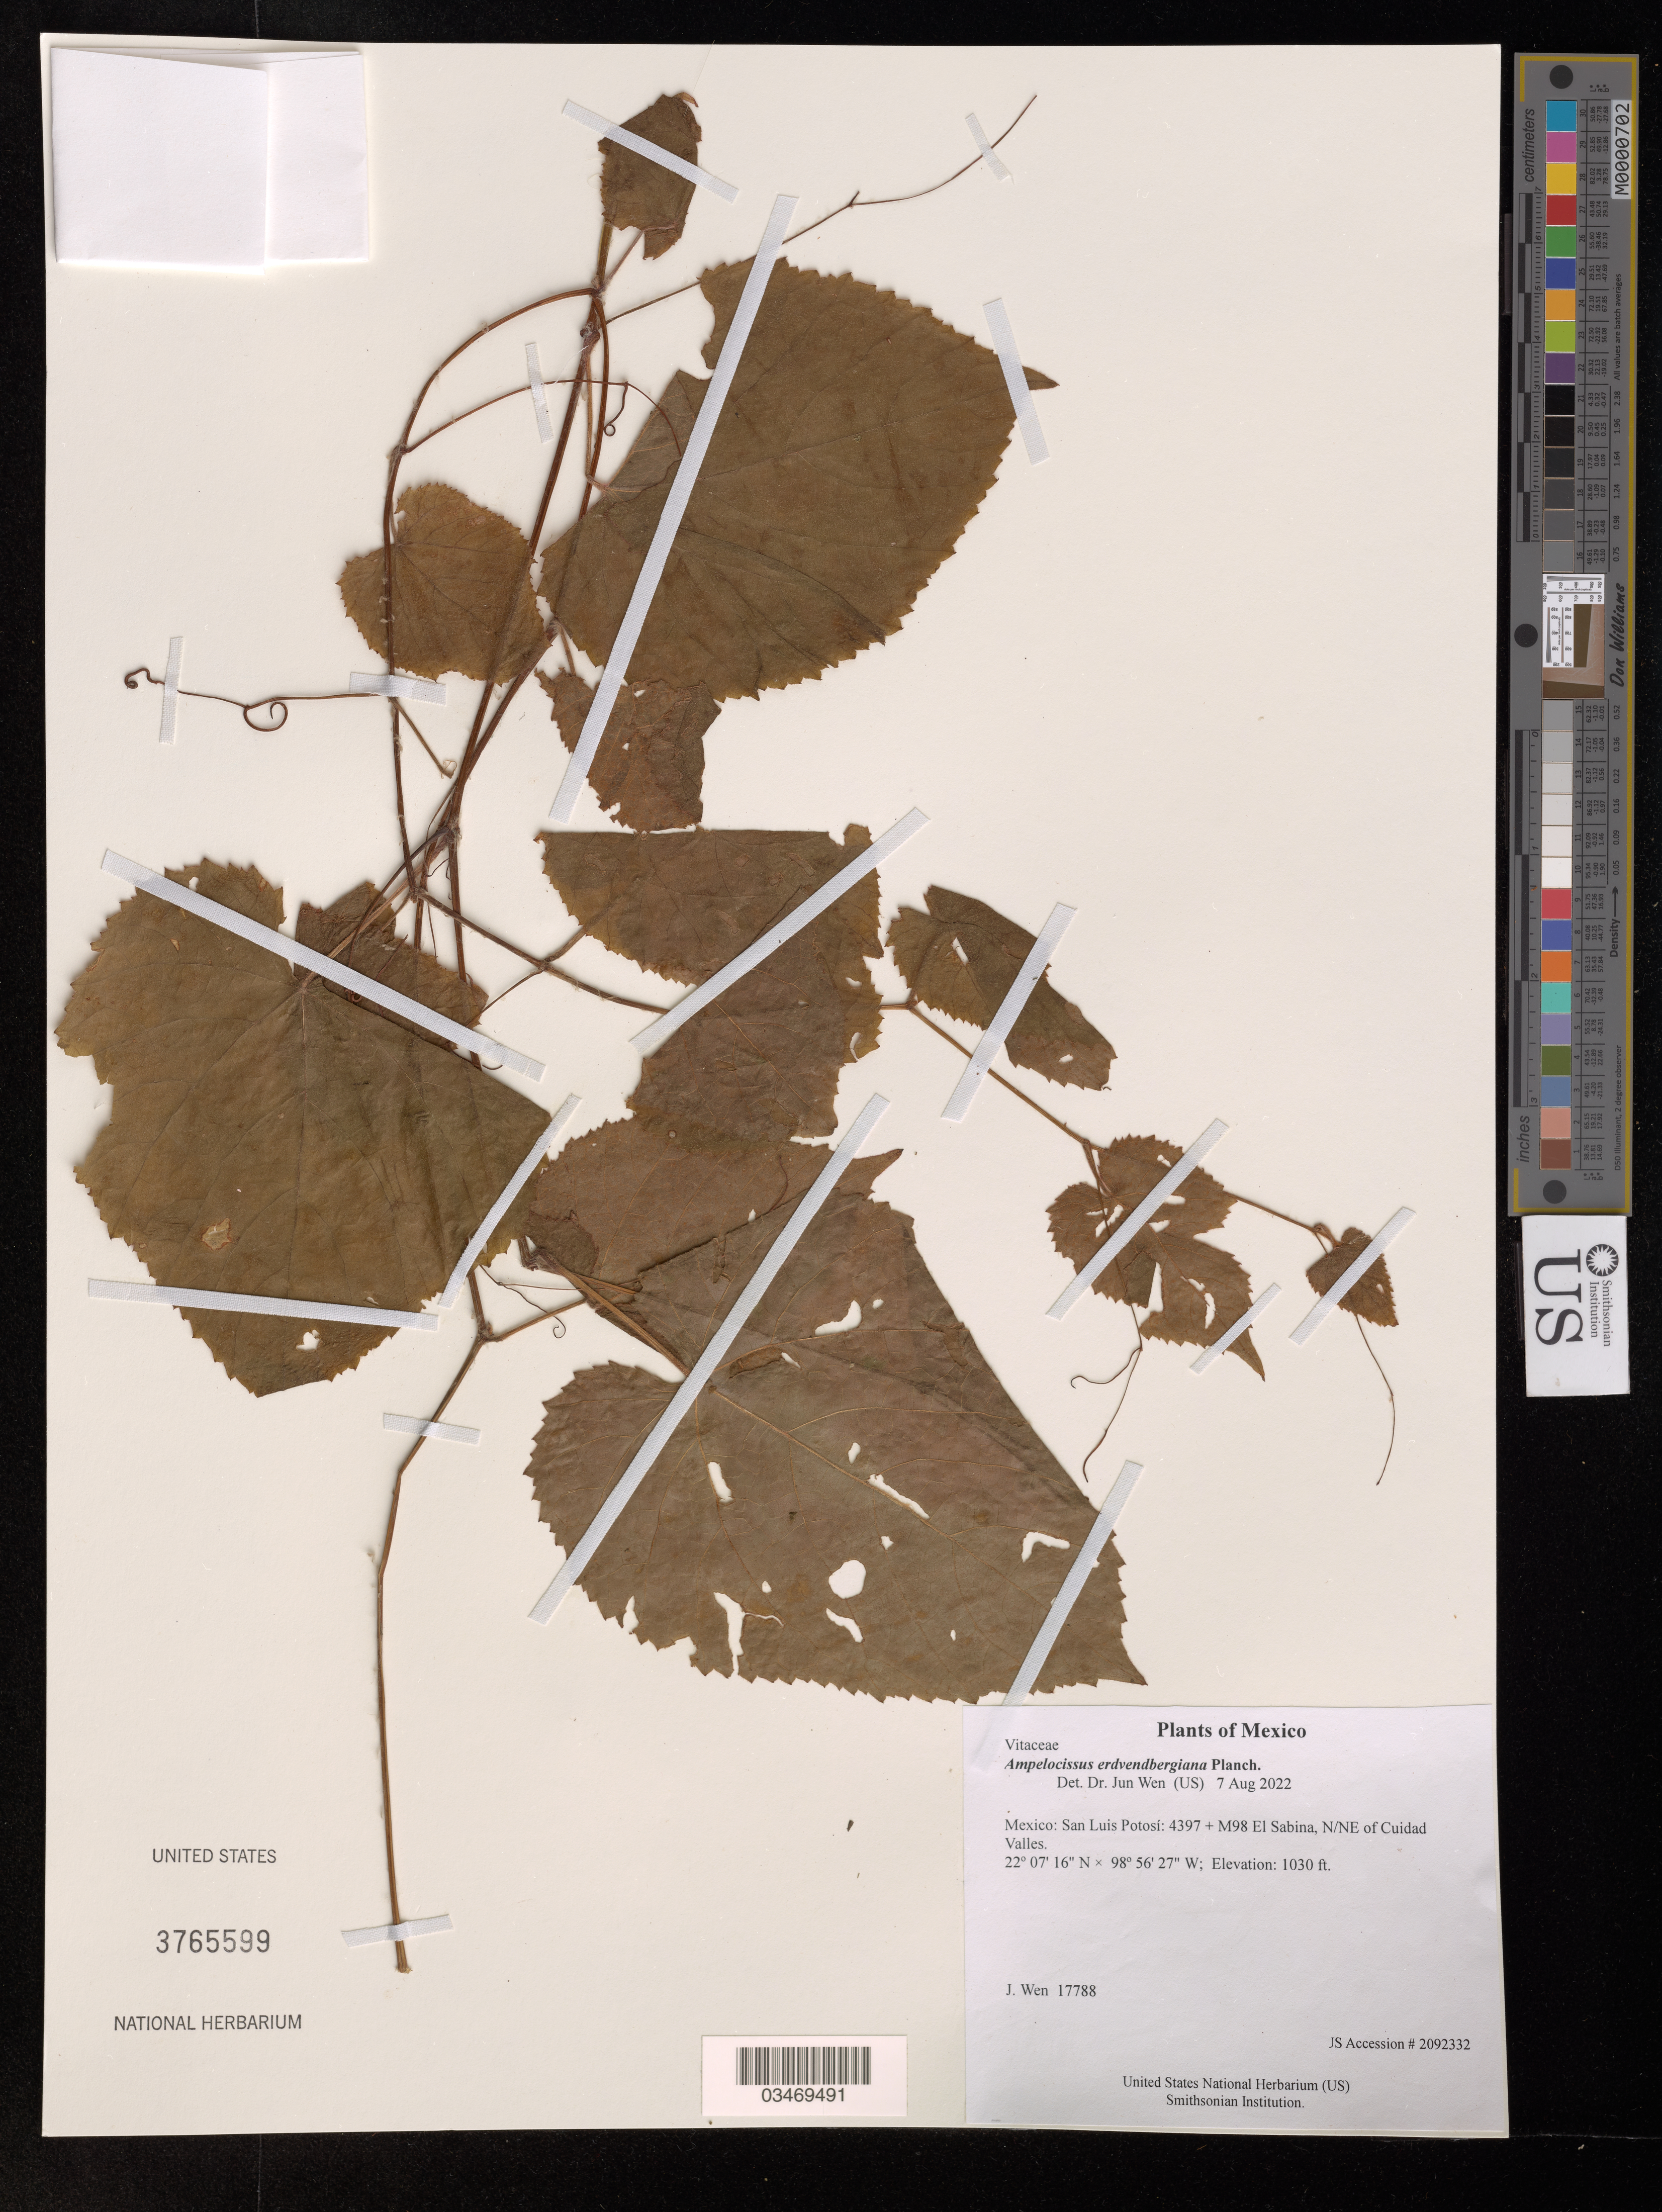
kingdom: Plantae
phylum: Tracheophyta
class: Magnoliopsida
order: Vitales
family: Vitaceae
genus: Ampelocissus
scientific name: Ampelocissus erdvendbergiana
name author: Planch.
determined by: Wen, Jun, (BOT), Smithsonian Institution - National Museum of Natural History (UNITED STATES)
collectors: J. Wen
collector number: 17788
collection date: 2022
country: Mexico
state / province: San Luis Potosí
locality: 4397 + M98 El Sabina, N/NE of Cuidad Valles.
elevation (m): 314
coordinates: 22 716 N, 98 5627 W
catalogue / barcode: US 3765599